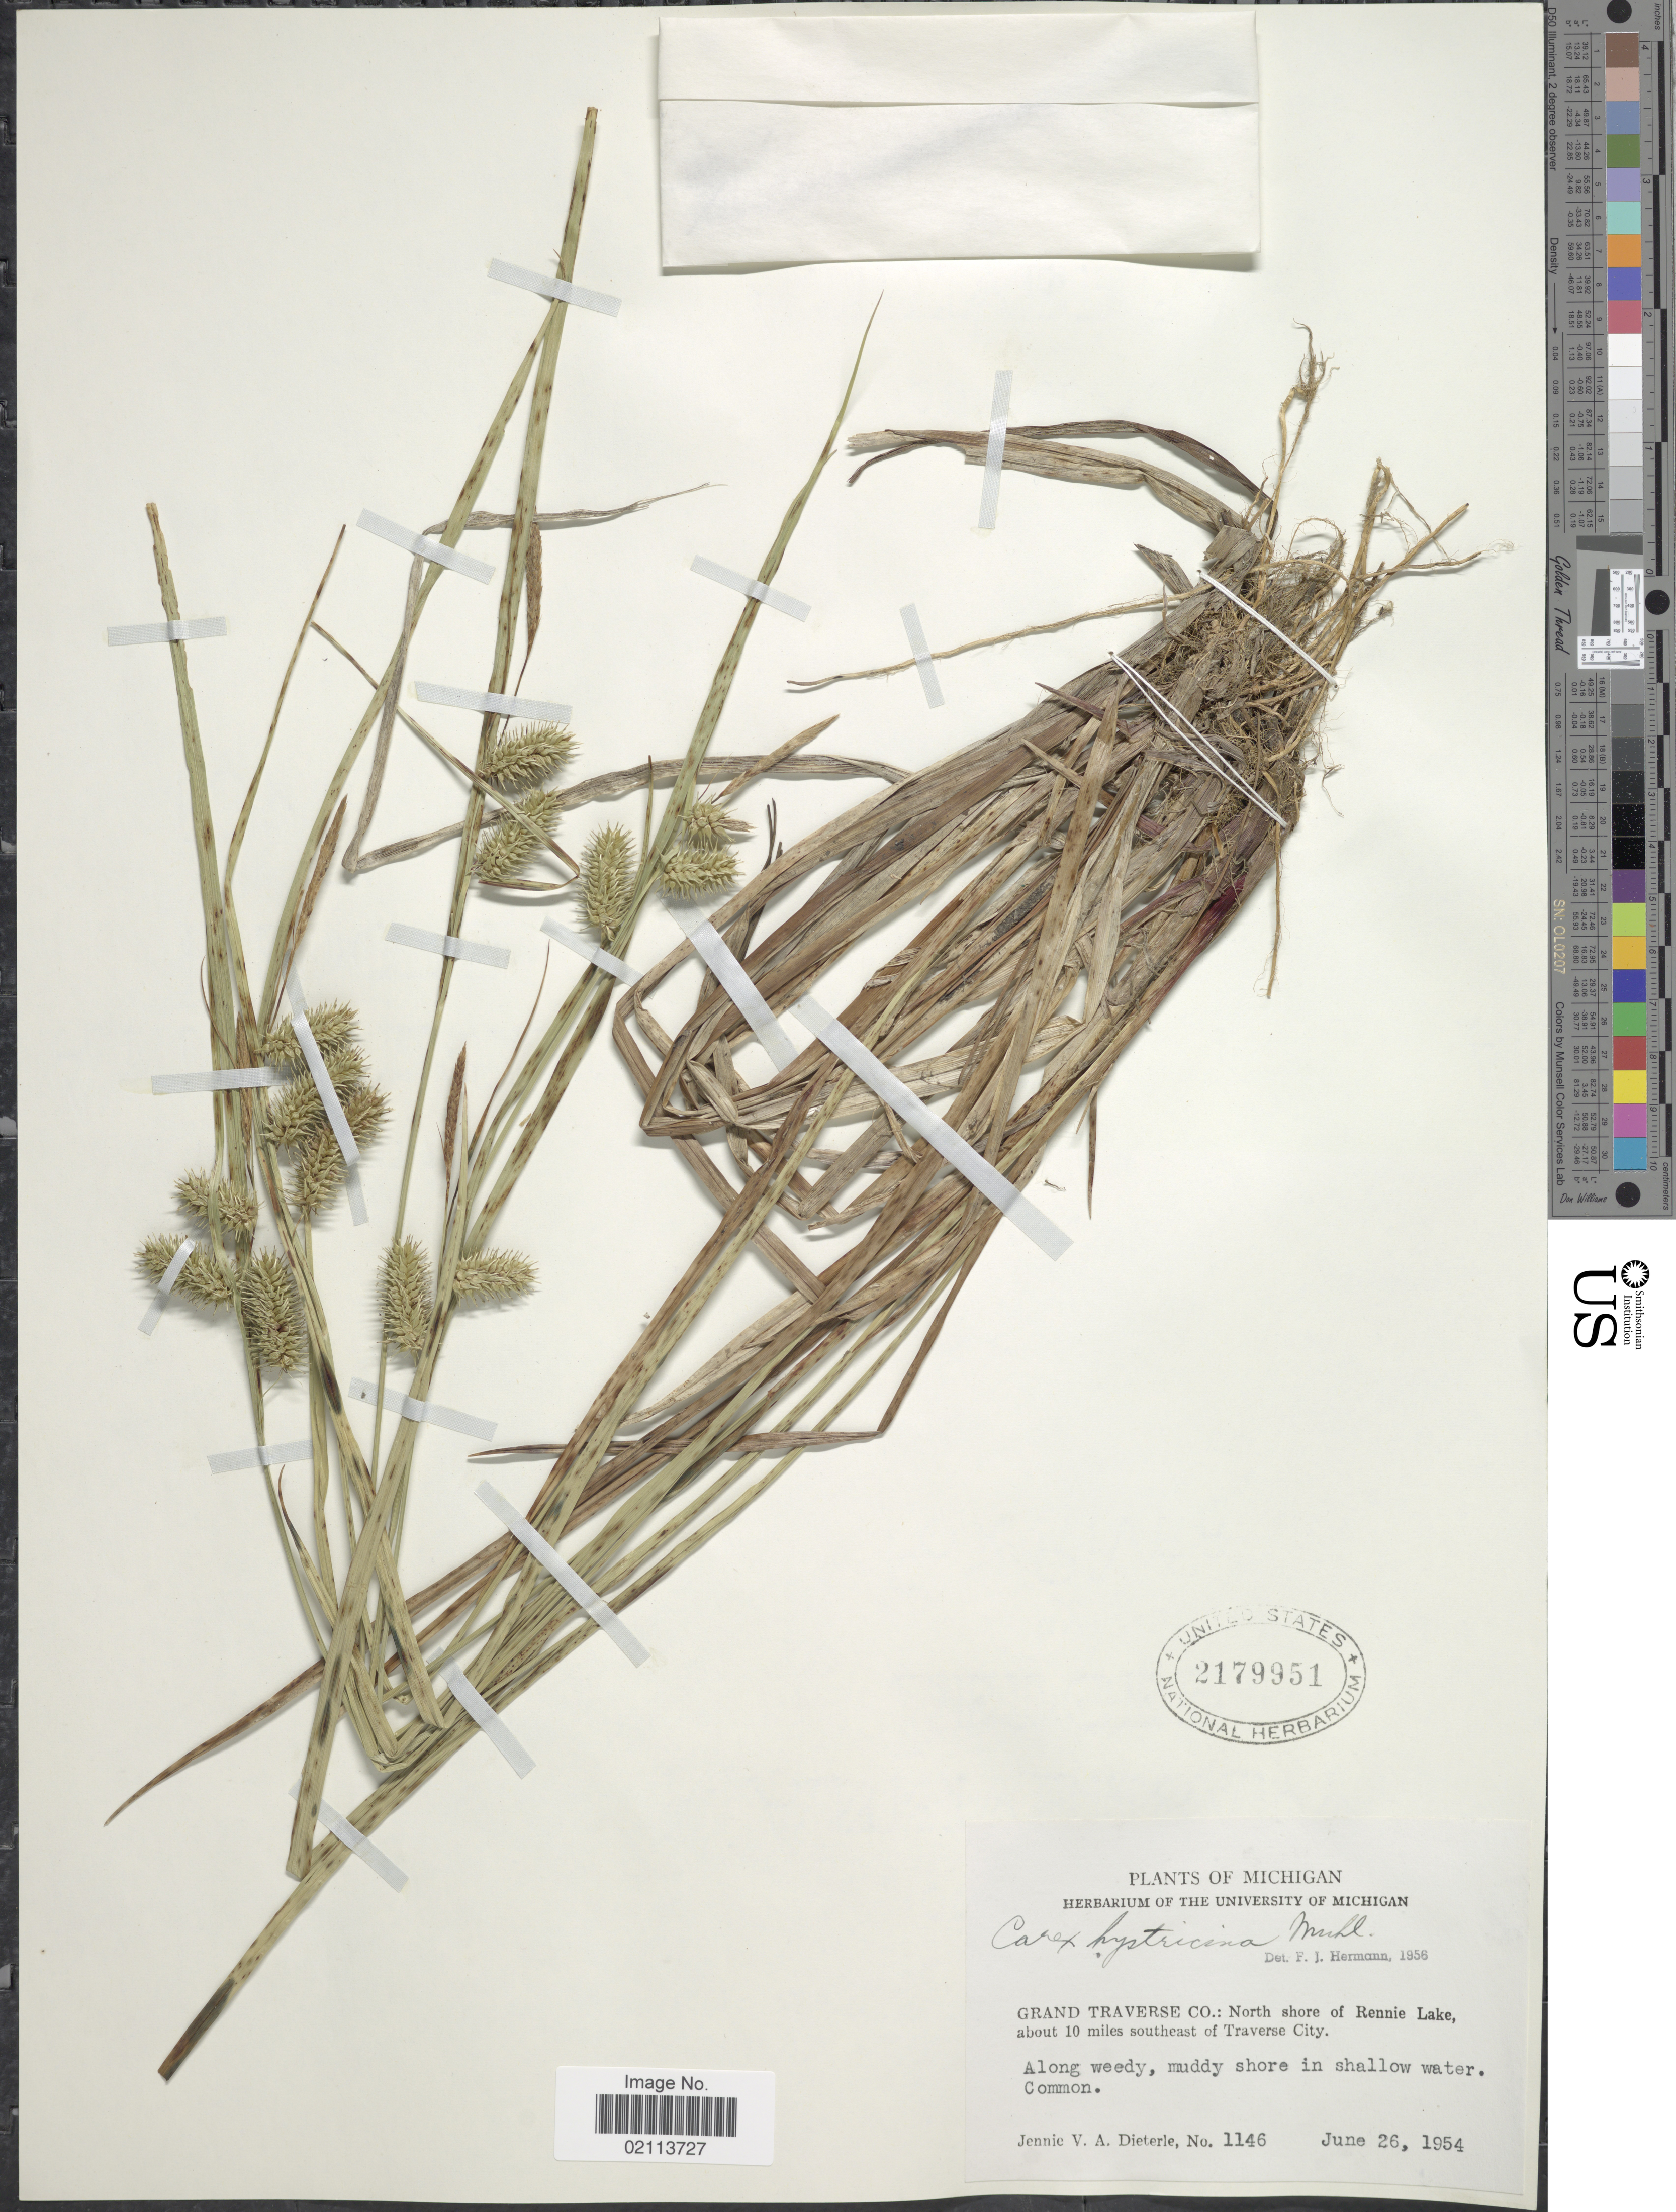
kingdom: Plantae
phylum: Tracheophyta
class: Liliopsida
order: Poales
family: Cyperaceae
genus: Carex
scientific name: Carex hystericina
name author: Muhl. ex Willd.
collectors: J. Dieterle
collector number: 1146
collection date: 1954-06-26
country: United States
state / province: Michigan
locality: Grand Traverse Co.: North shore of Remie Lake, about 10 miles southeast of Traverse City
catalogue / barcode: US 2179951